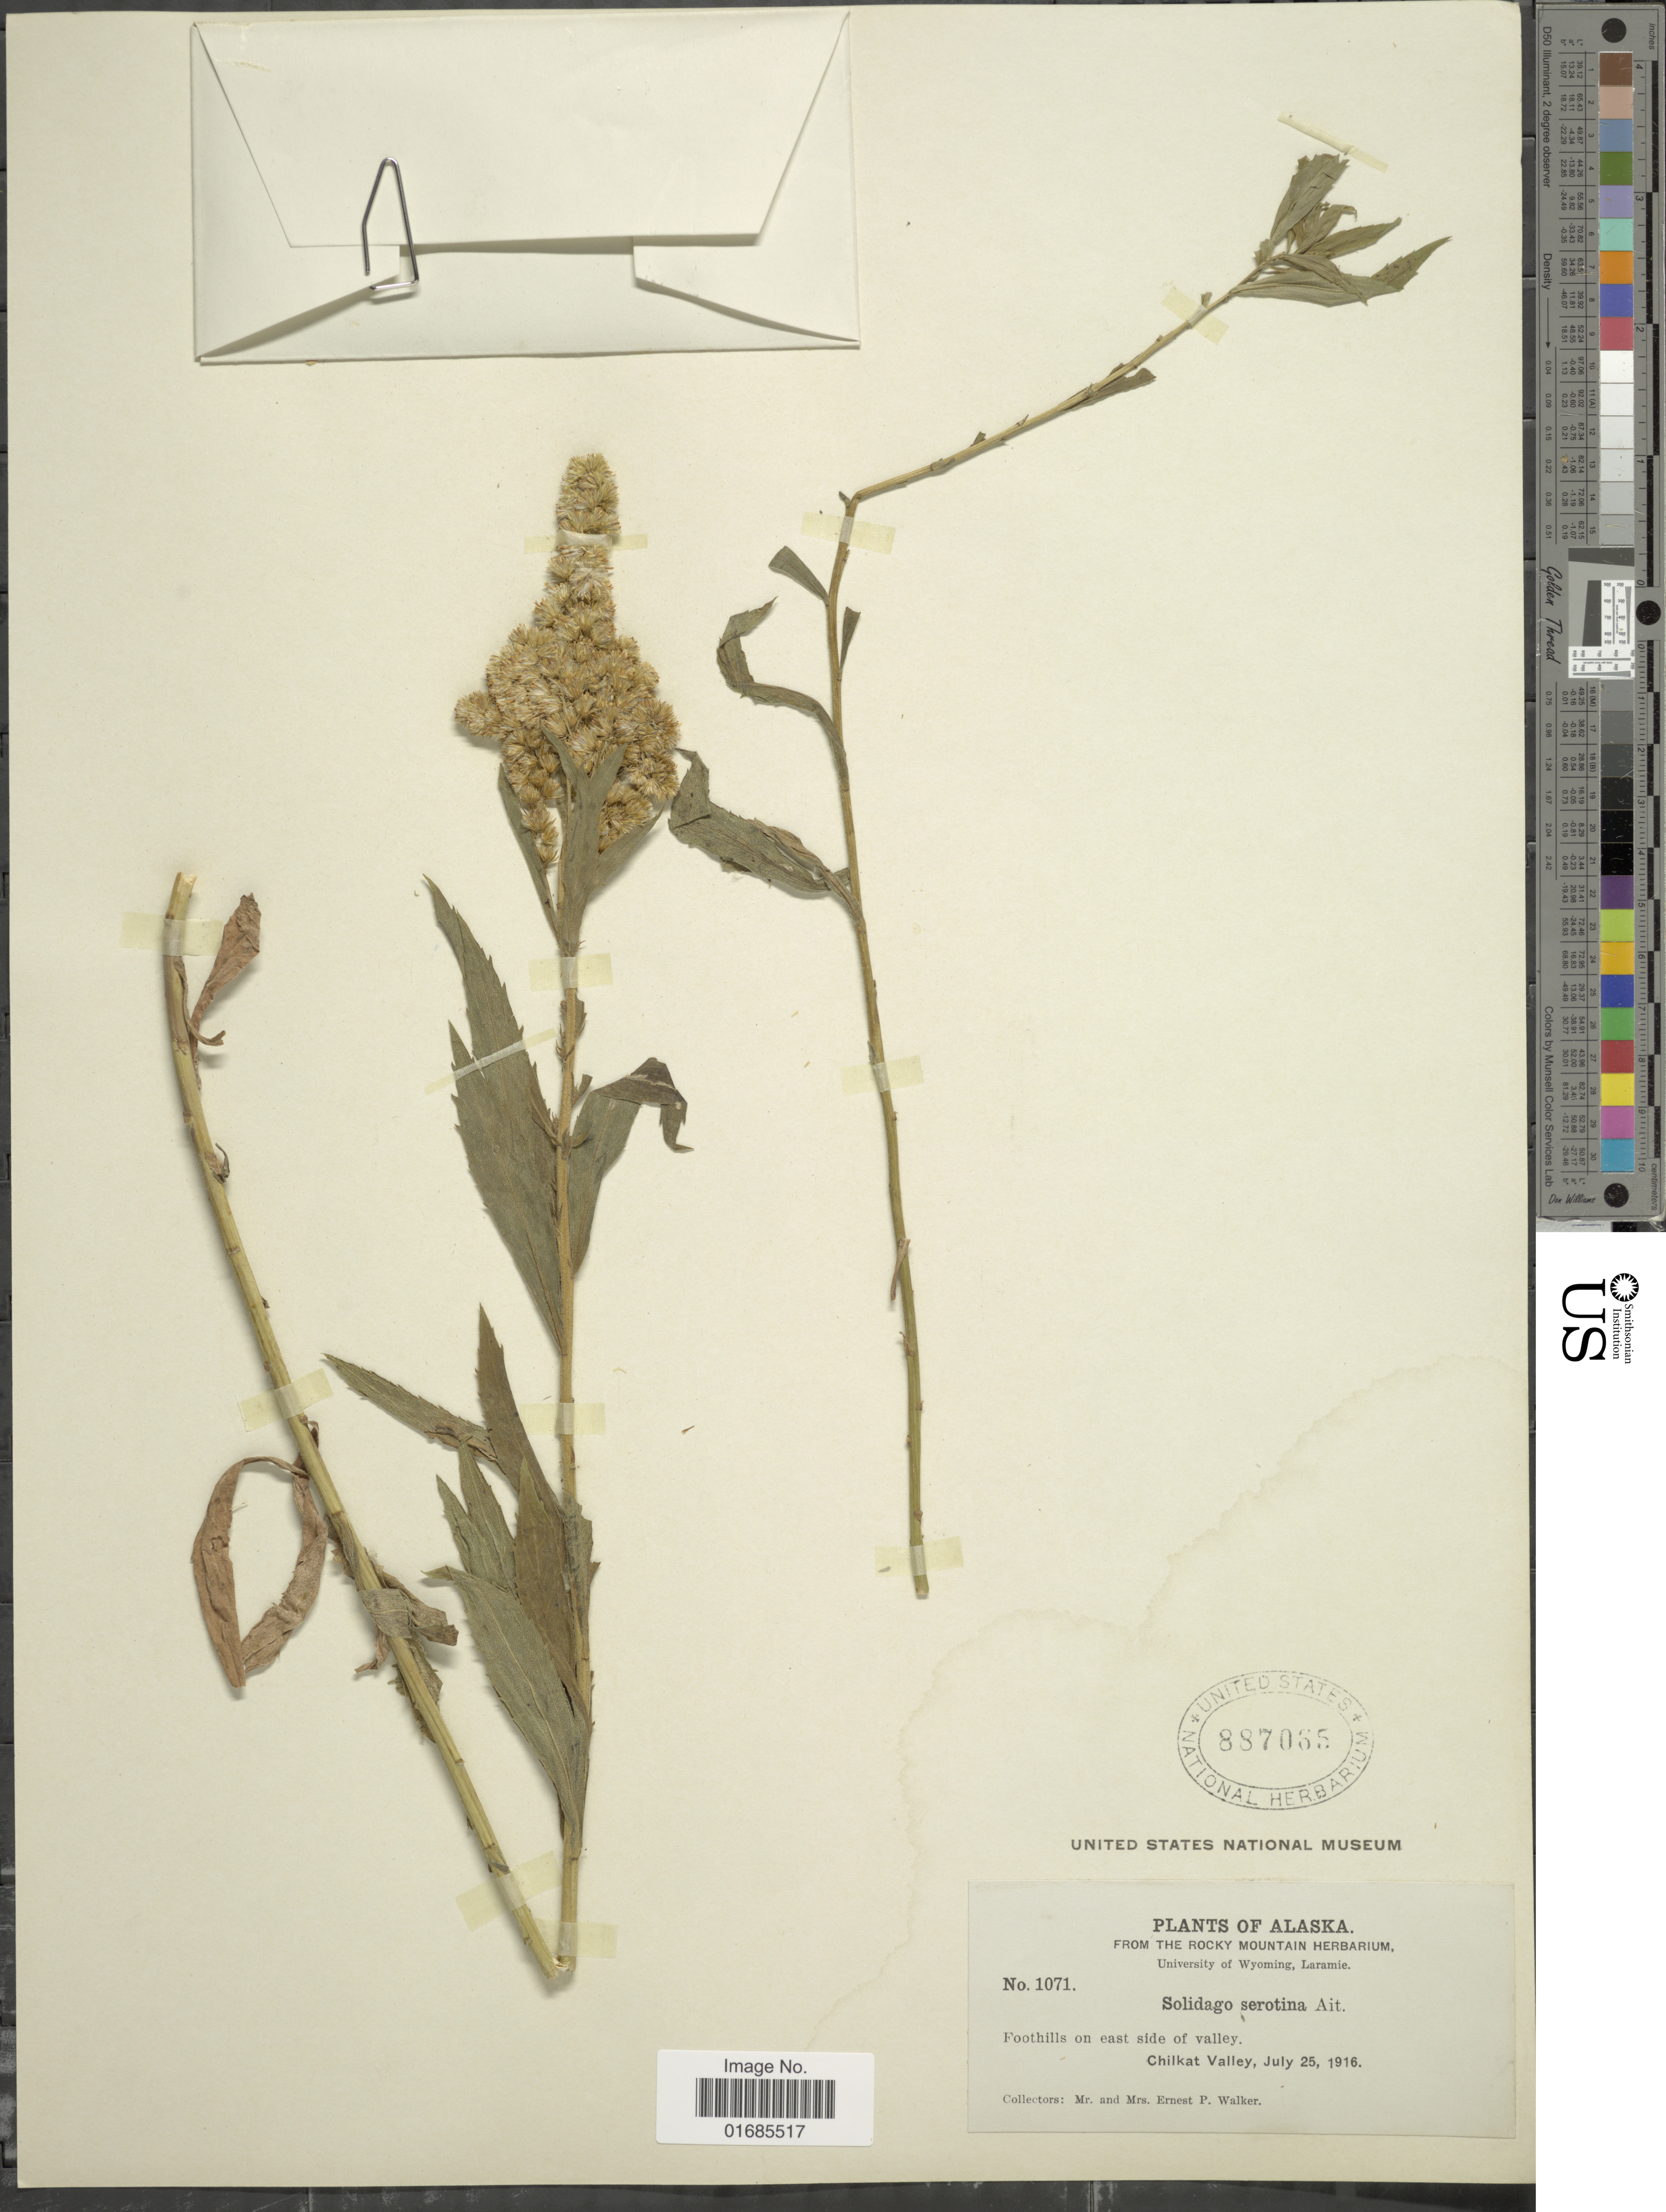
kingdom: Plantae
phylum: Tracheophyta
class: Magnoliopsida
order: Asterales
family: Asteraceae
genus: Solidago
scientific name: Solidago canadensis var. salebrosa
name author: (Piper) M.E. Jones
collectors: E. P. Walker & E. Walker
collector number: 1071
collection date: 1916-07-25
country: United States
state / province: Alaska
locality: Chilkat Valley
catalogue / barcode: US 887085